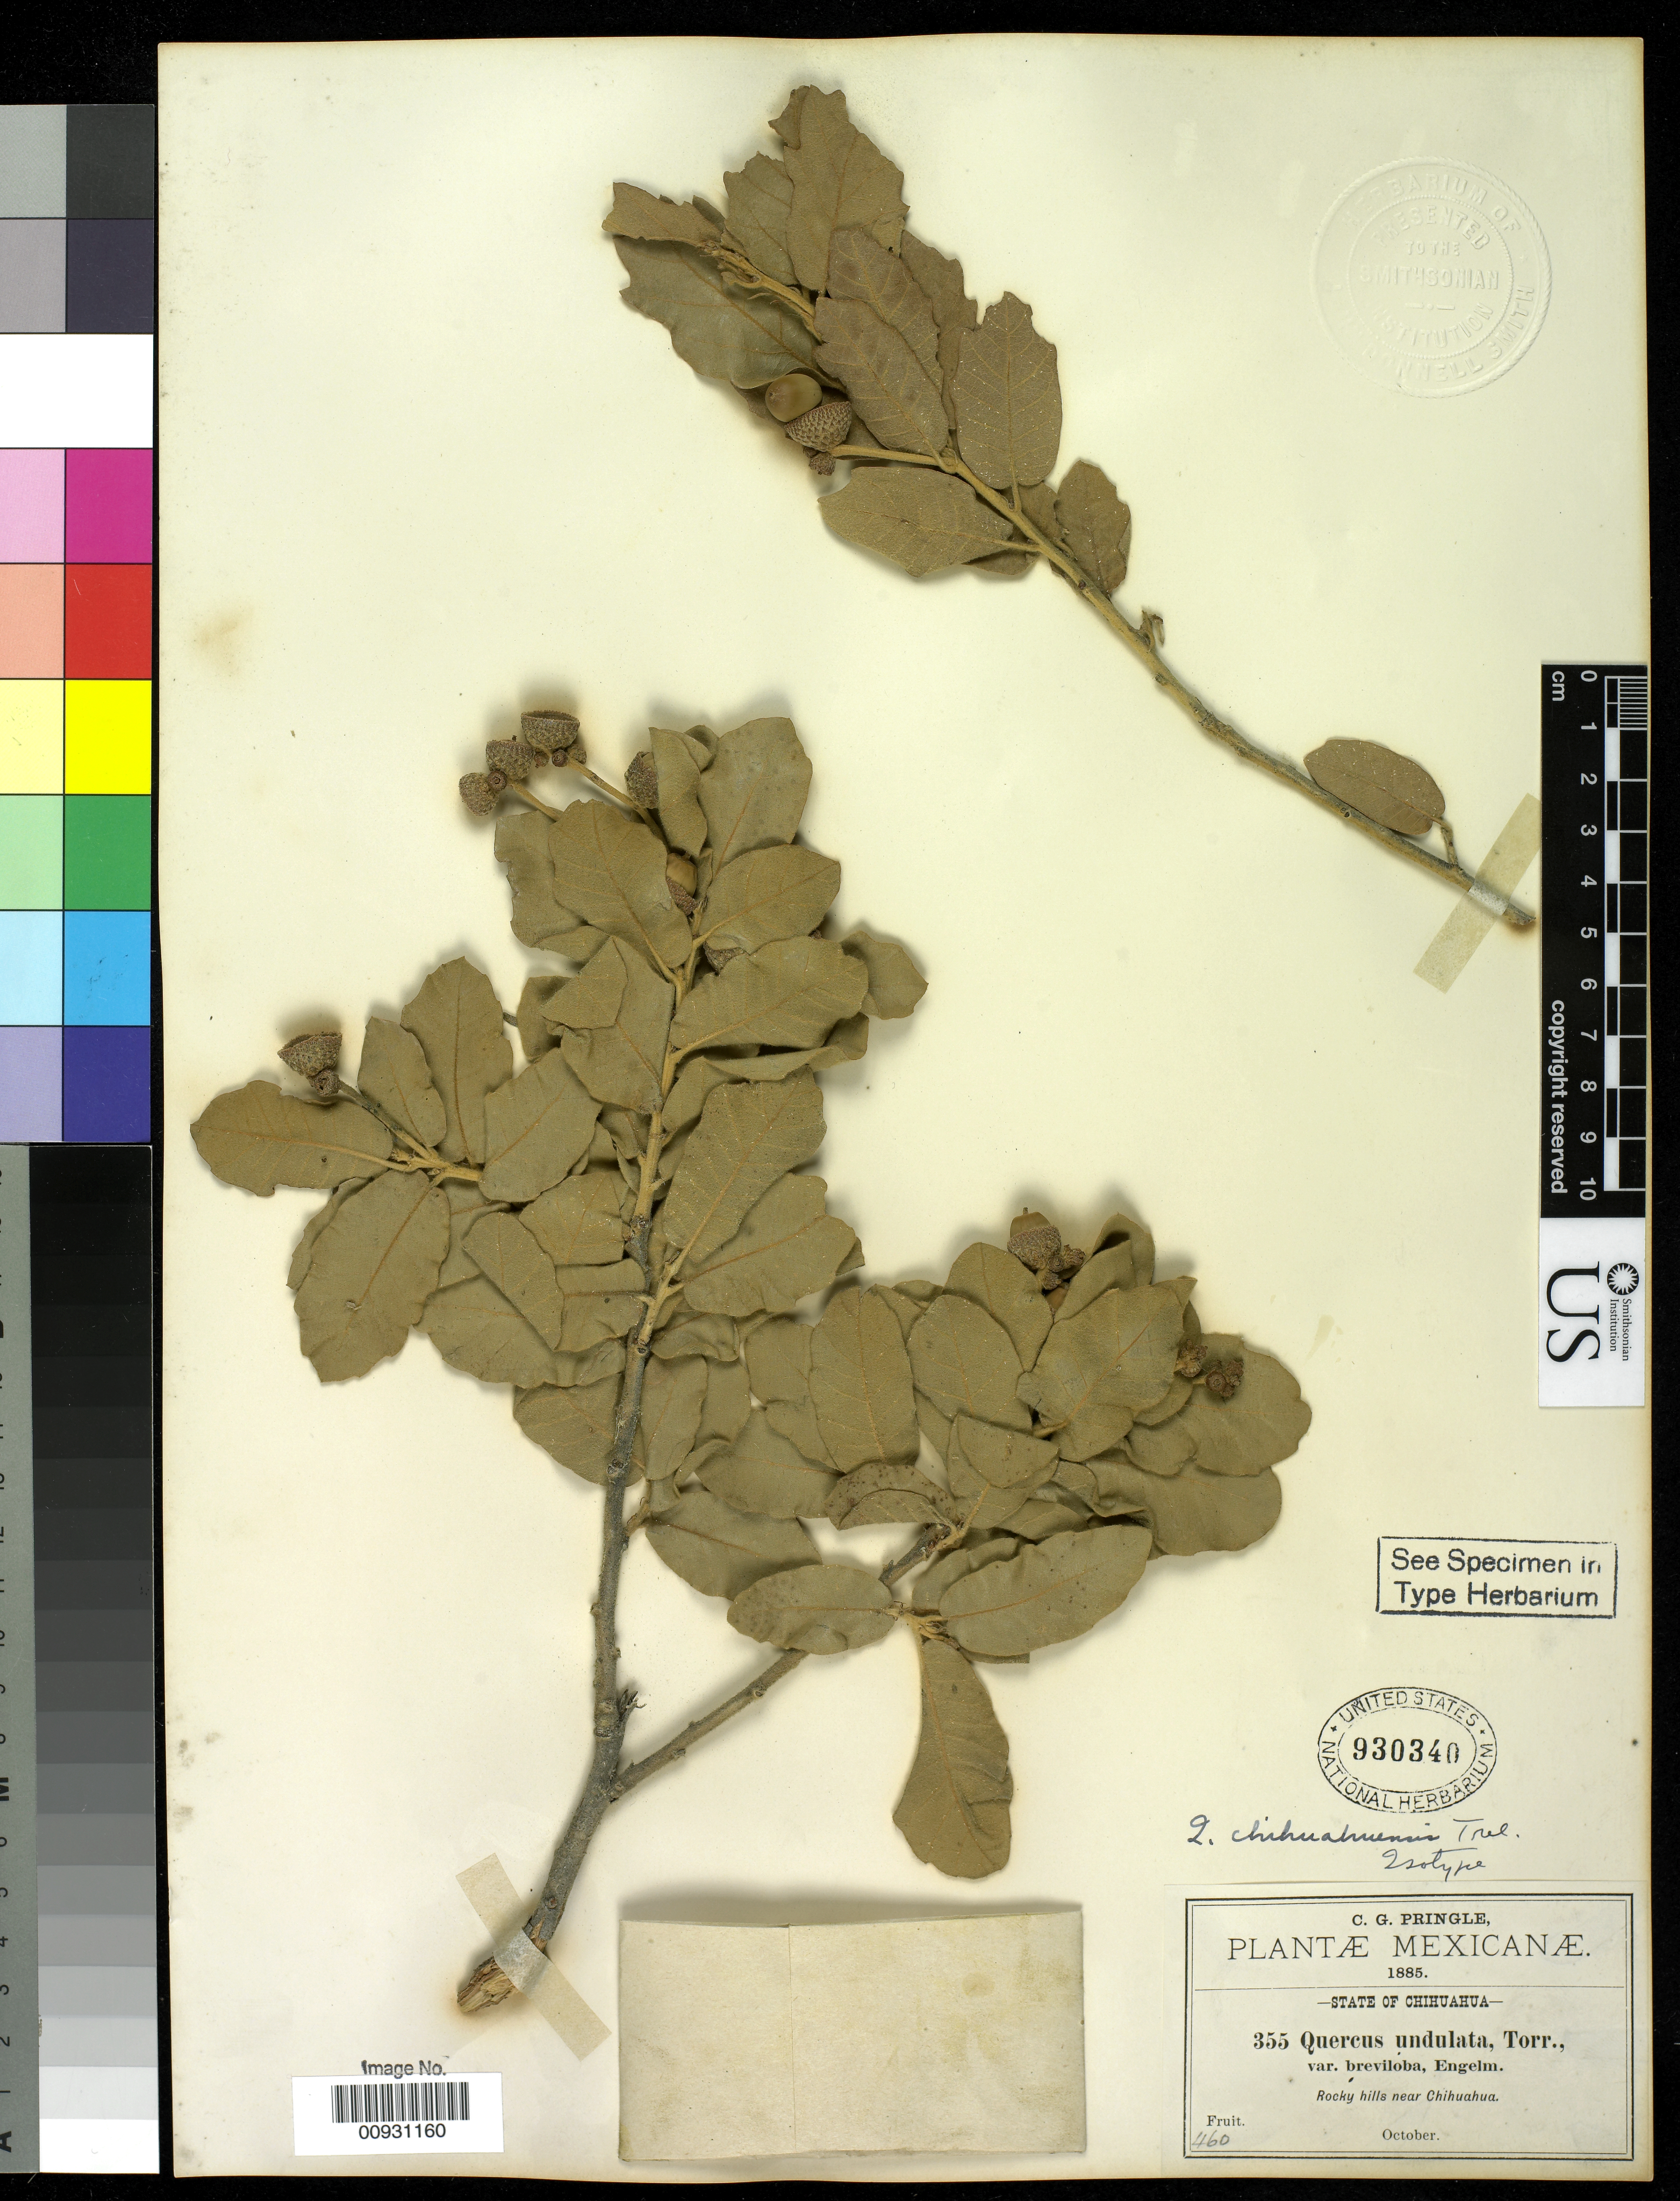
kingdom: Plantae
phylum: Tracheophyta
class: Magnoliopsida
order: Fagales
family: Fagaceae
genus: Quercus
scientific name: Quercus chihuahuensis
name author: Trel.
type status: Isotype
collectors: C. G. Pringle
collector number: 355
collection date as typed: Oct 1885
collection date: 1885-10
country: Mexico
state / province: Chihuahua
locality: Near Chihuahua.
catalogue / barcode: US 930340